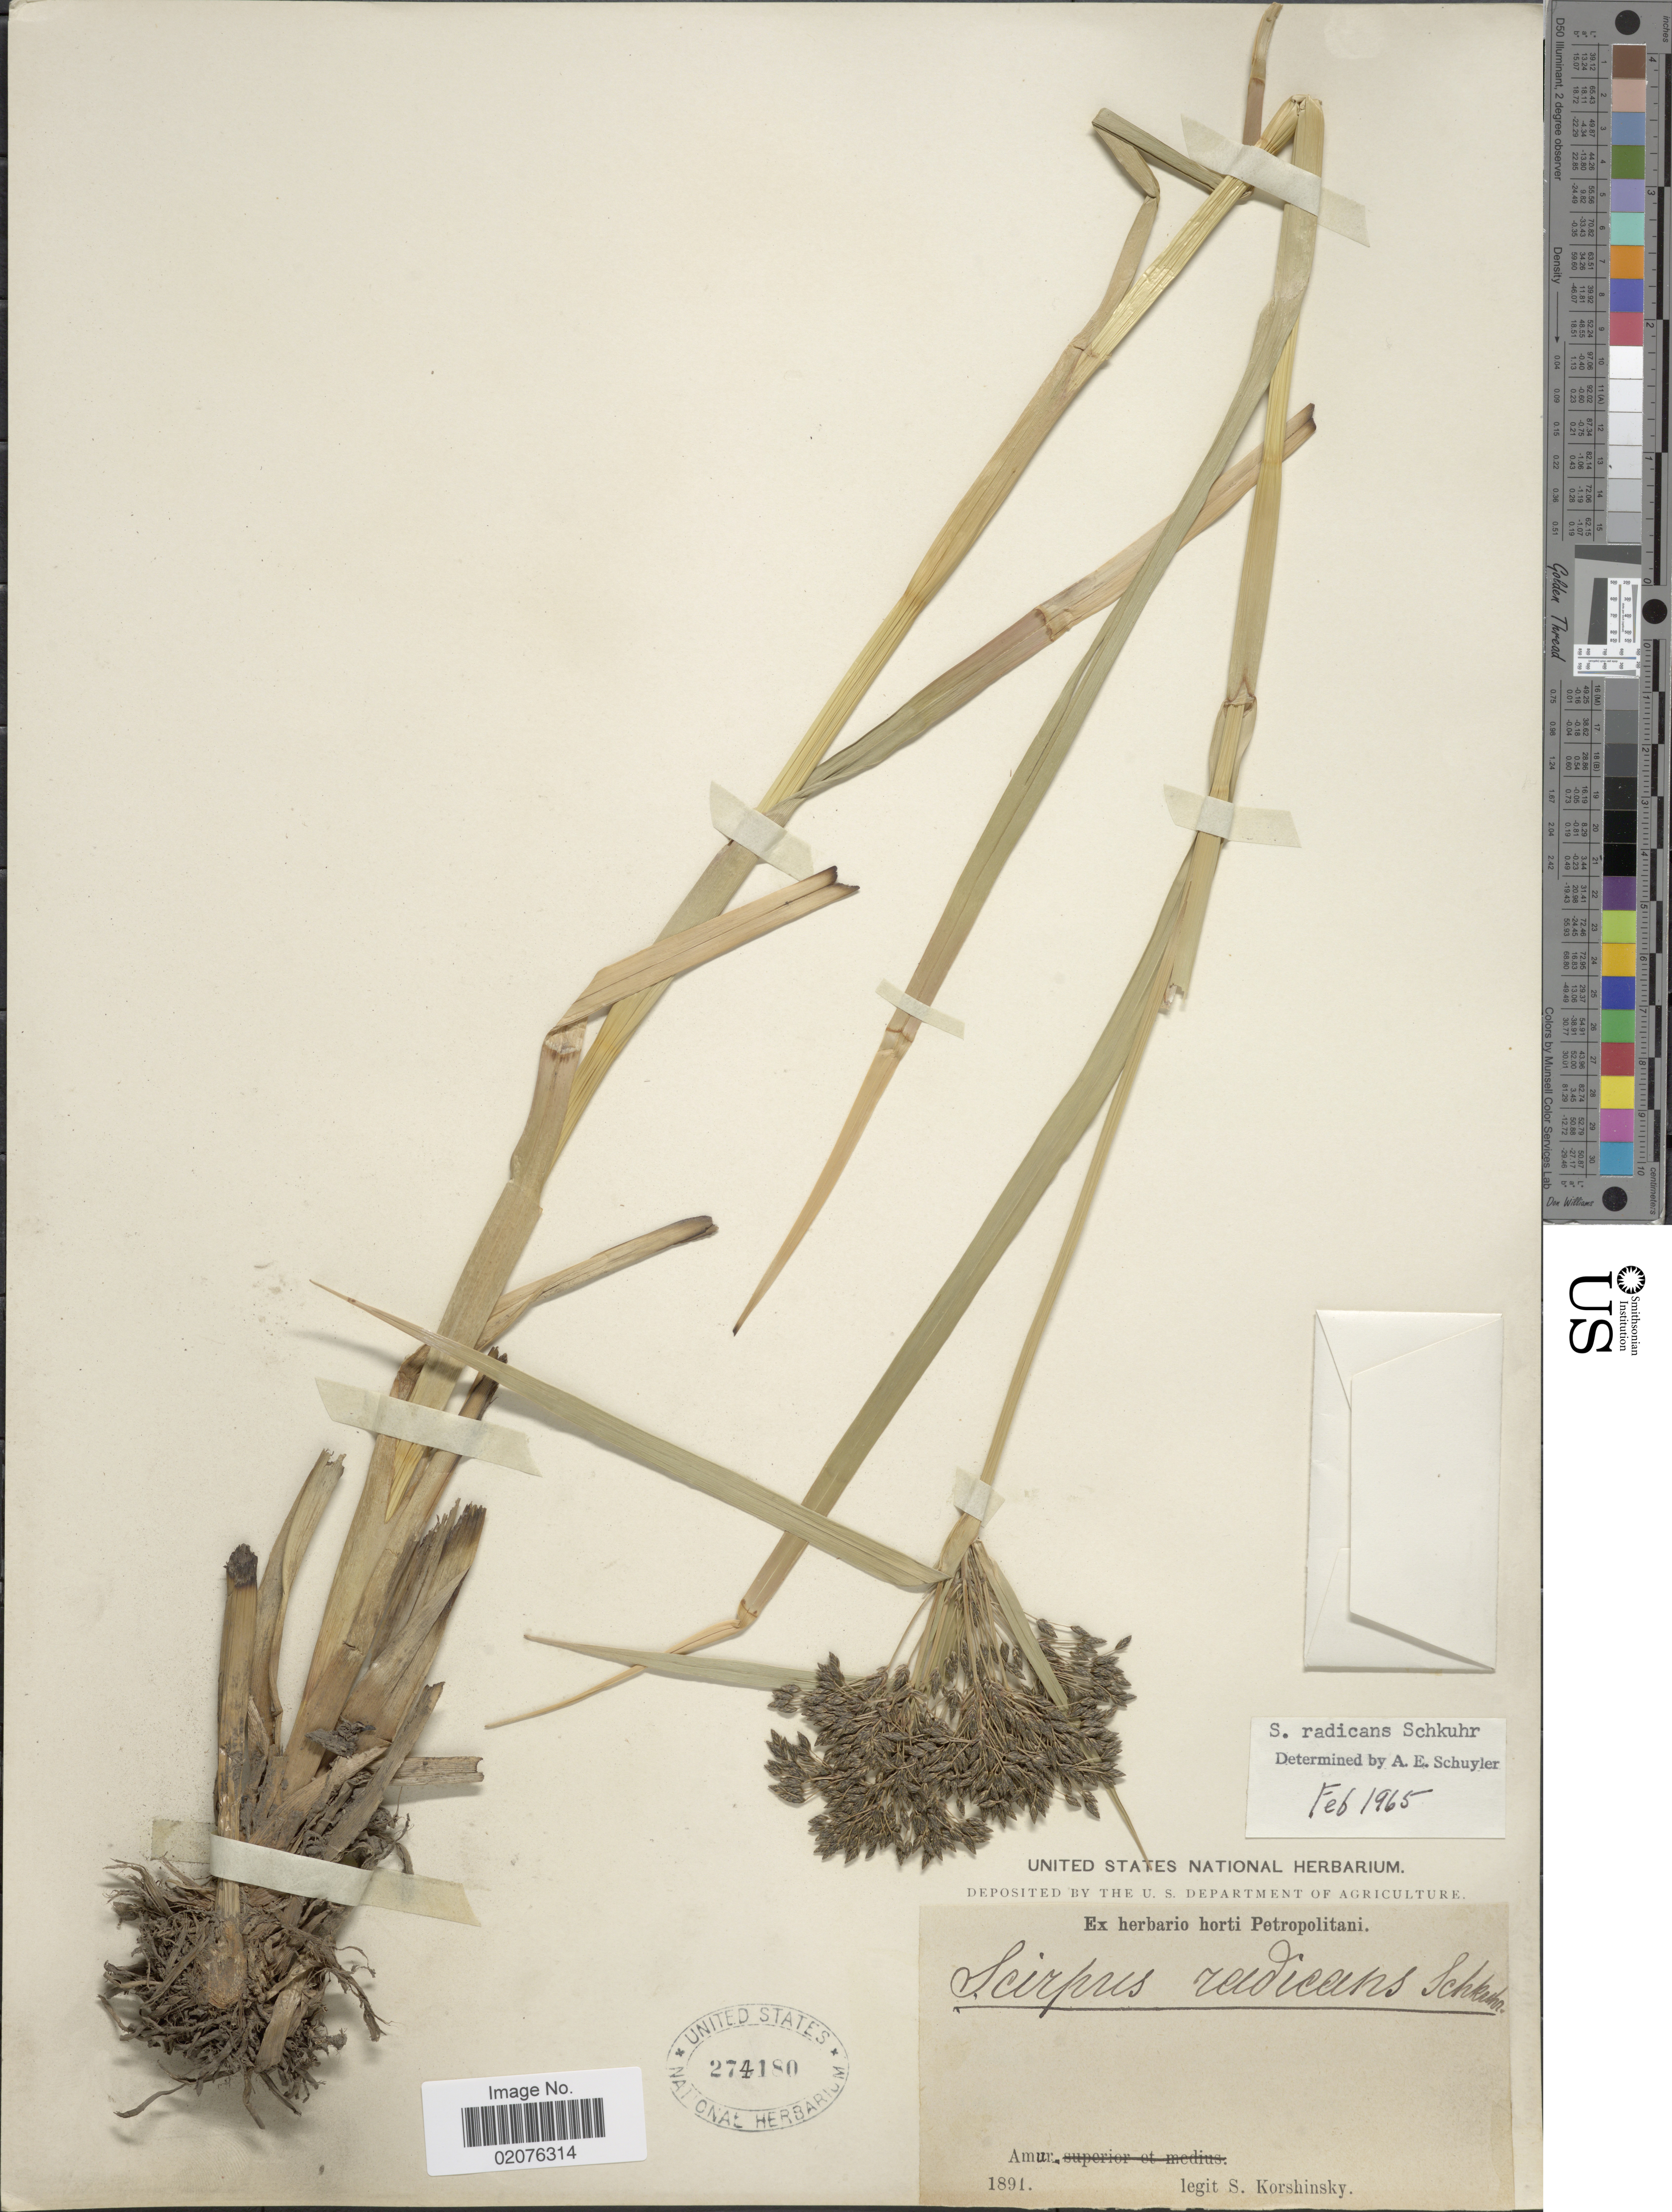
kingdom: Plantae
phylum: Tracheophyta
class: Liliopsida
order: Poales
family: Cyperaceae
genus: Scirpus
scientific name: Scirpus radicans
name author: Schkuhr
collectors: S. I. Korshinsky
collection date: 1891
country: Russian Federation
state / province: Amur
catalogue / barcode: US 274180